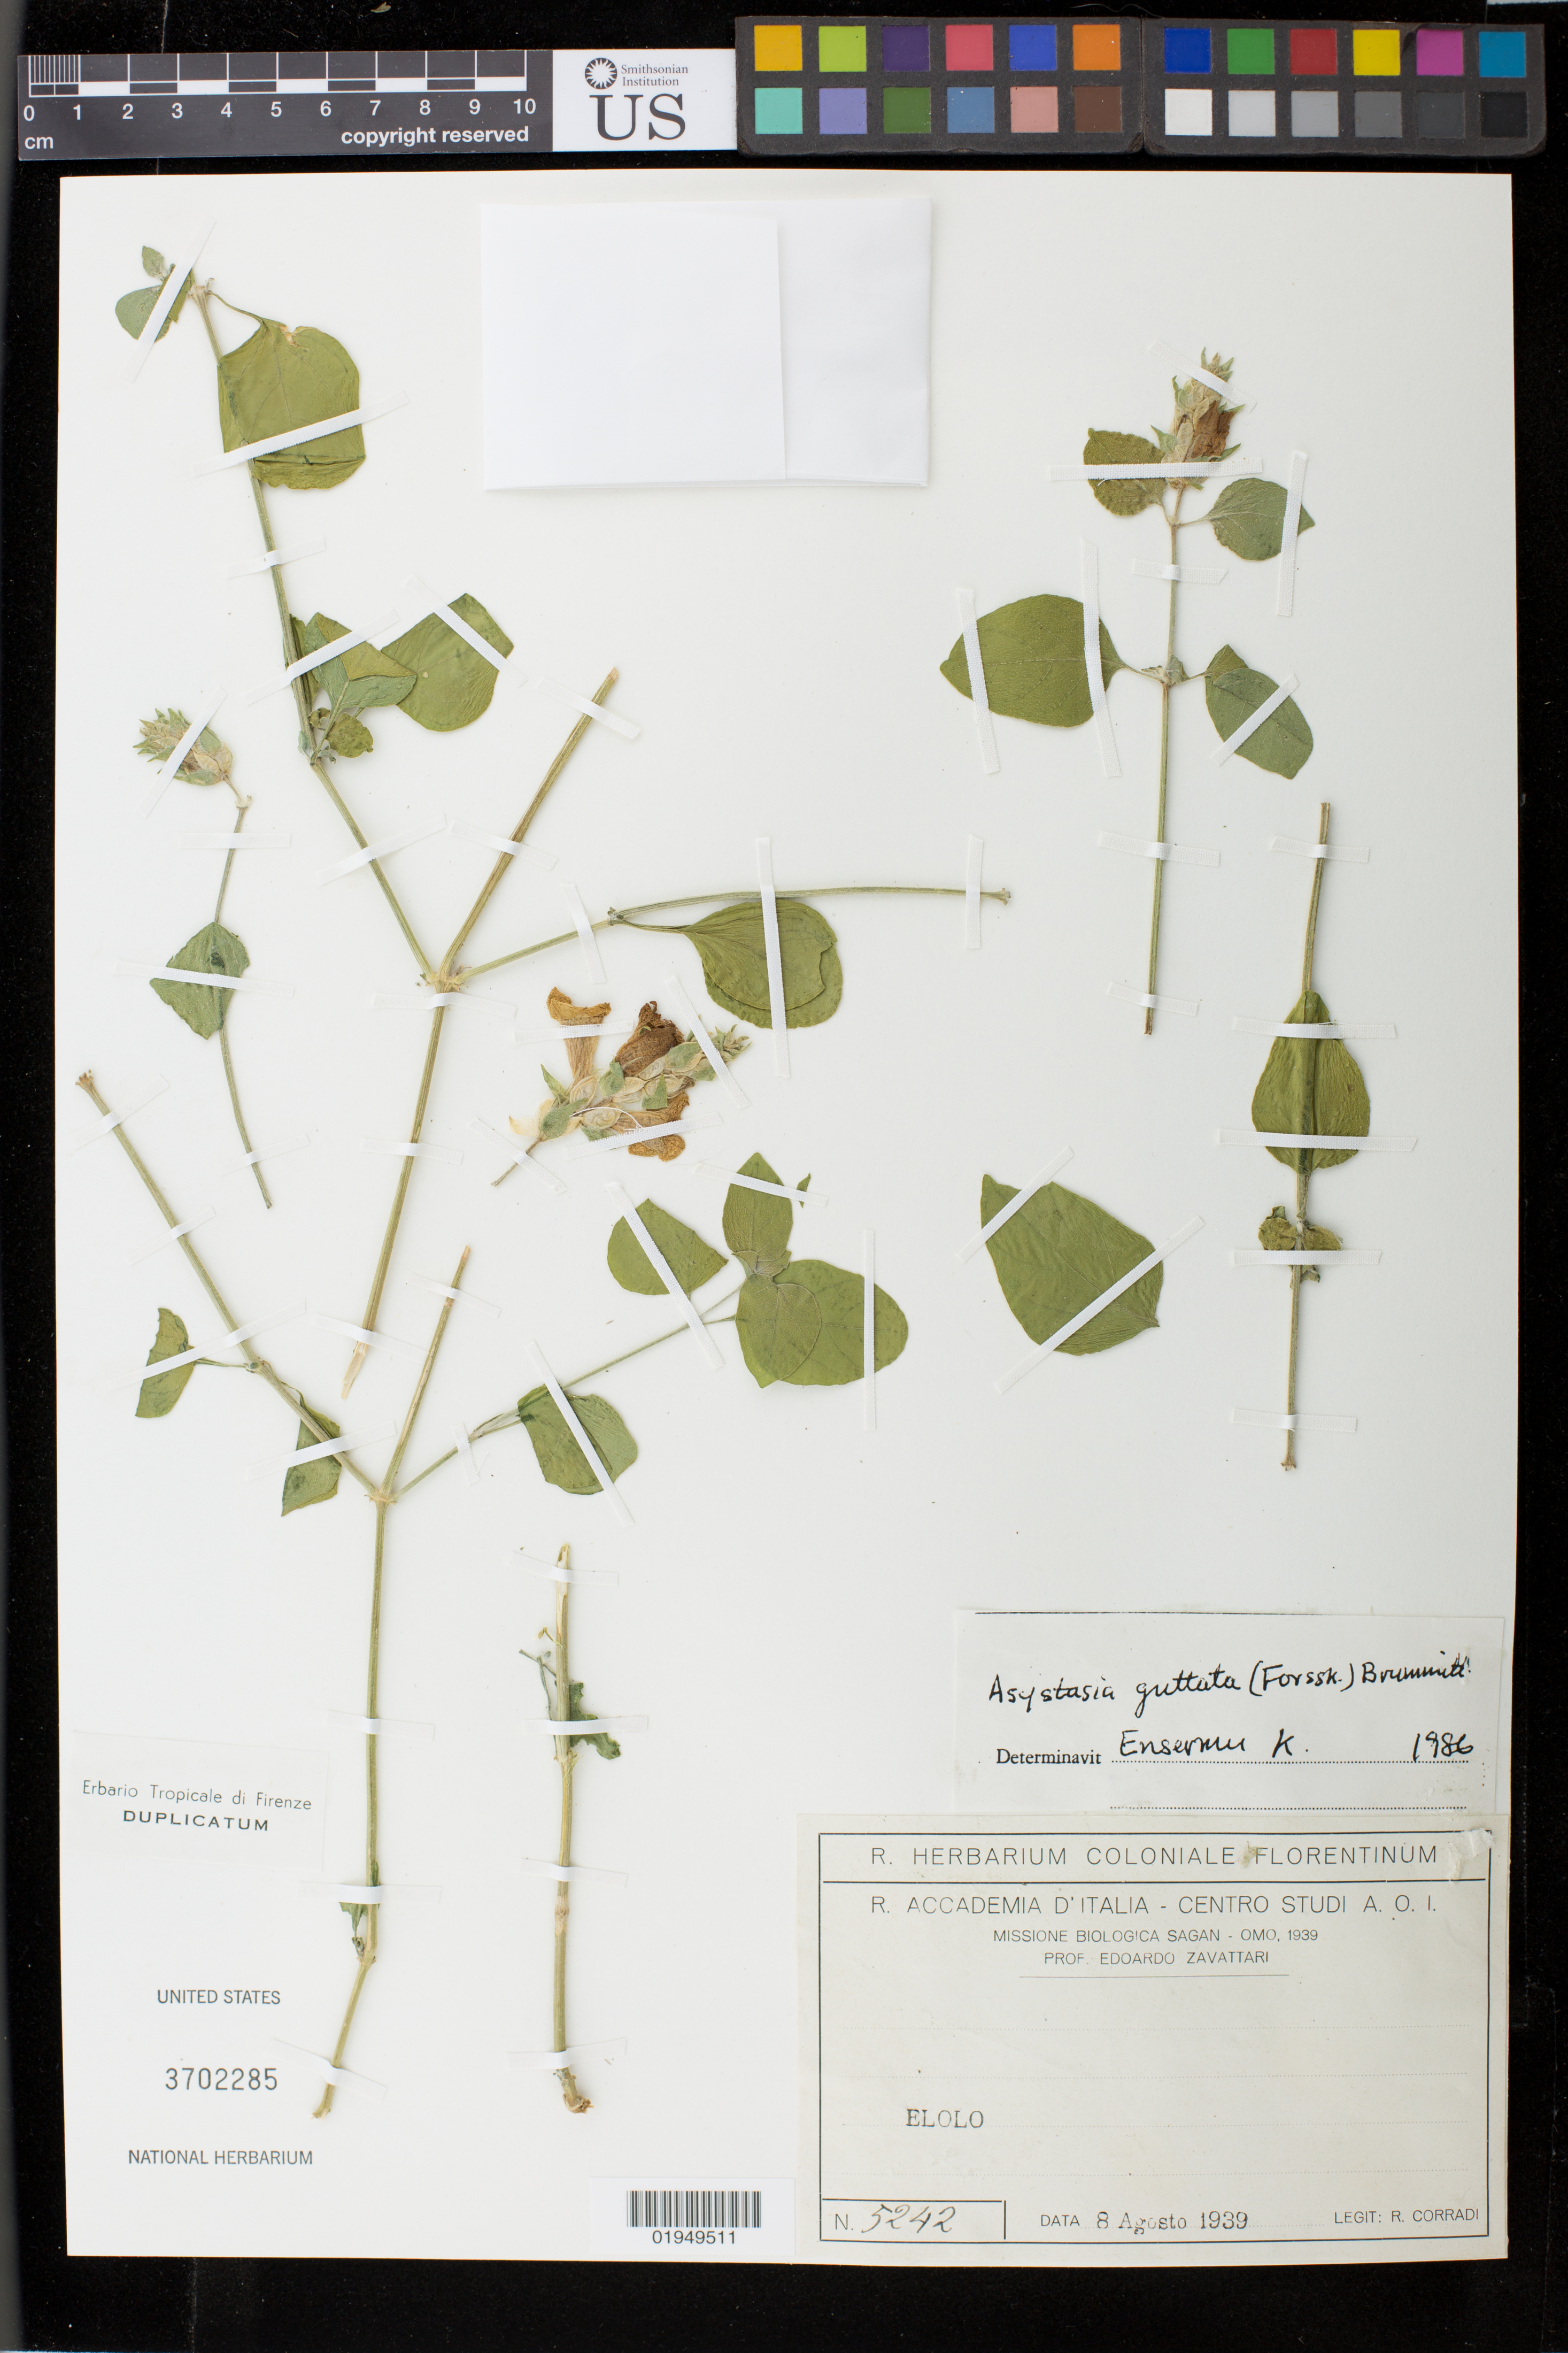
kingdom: Plantae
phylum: Tracheophyta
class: Magnoliopsida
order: Lamiales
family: Acanthaceae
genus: Asystasia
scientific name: Asystasia guttata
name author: (Forssk.) Brummitt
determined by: Ensermu, K.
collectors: R. Corradi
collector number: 5242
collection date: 1939-08-08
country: Congo, Republic of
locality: Elolo.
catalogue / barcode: US 3702285